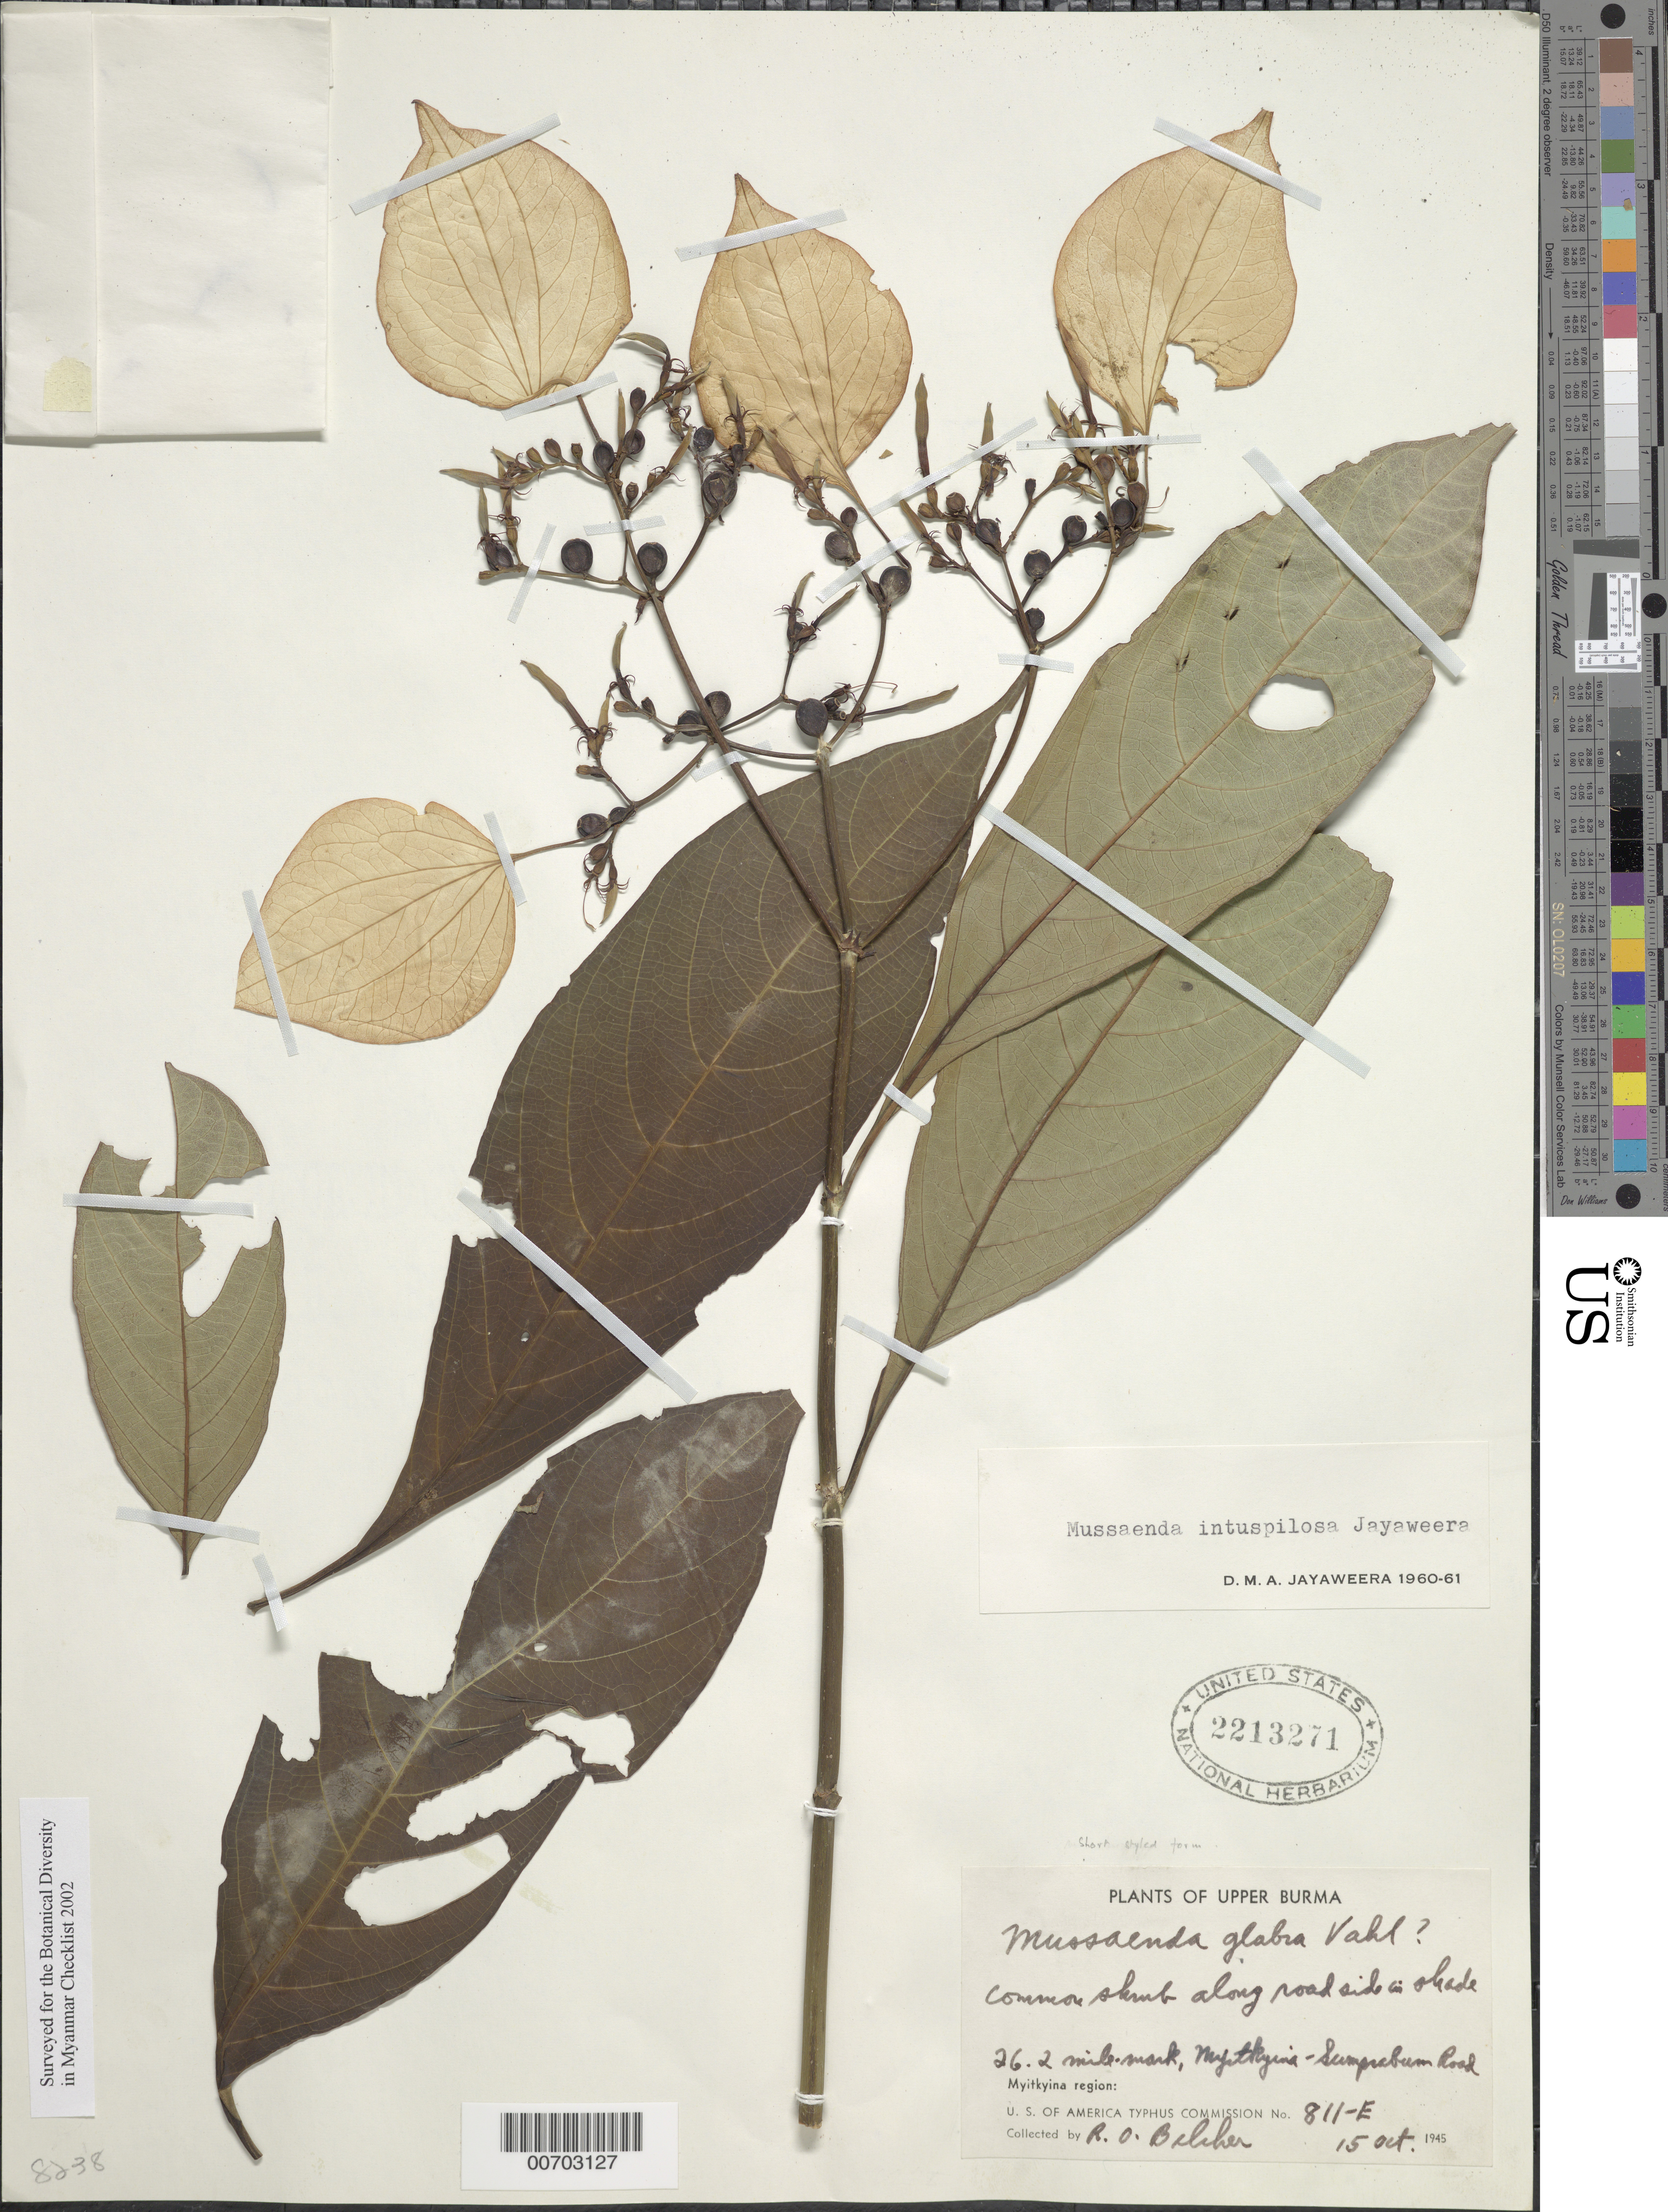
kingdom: Plantae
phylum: Tracheophyta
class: Magnoliopsida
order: Gentianales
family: Rubiaceae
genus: Mussaenda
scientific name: Mussaenda intuspilosa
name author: Jayaw.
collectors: R. Belcher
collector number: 811-E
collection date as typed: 15 Oct 1945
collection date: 1945-10-15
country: Myanmar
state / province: Kachin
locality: Myitkyina, 26.2 mile mark, Myitkyina-Sunprabum Road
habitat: Shade along roadside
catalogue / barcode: US 2213271